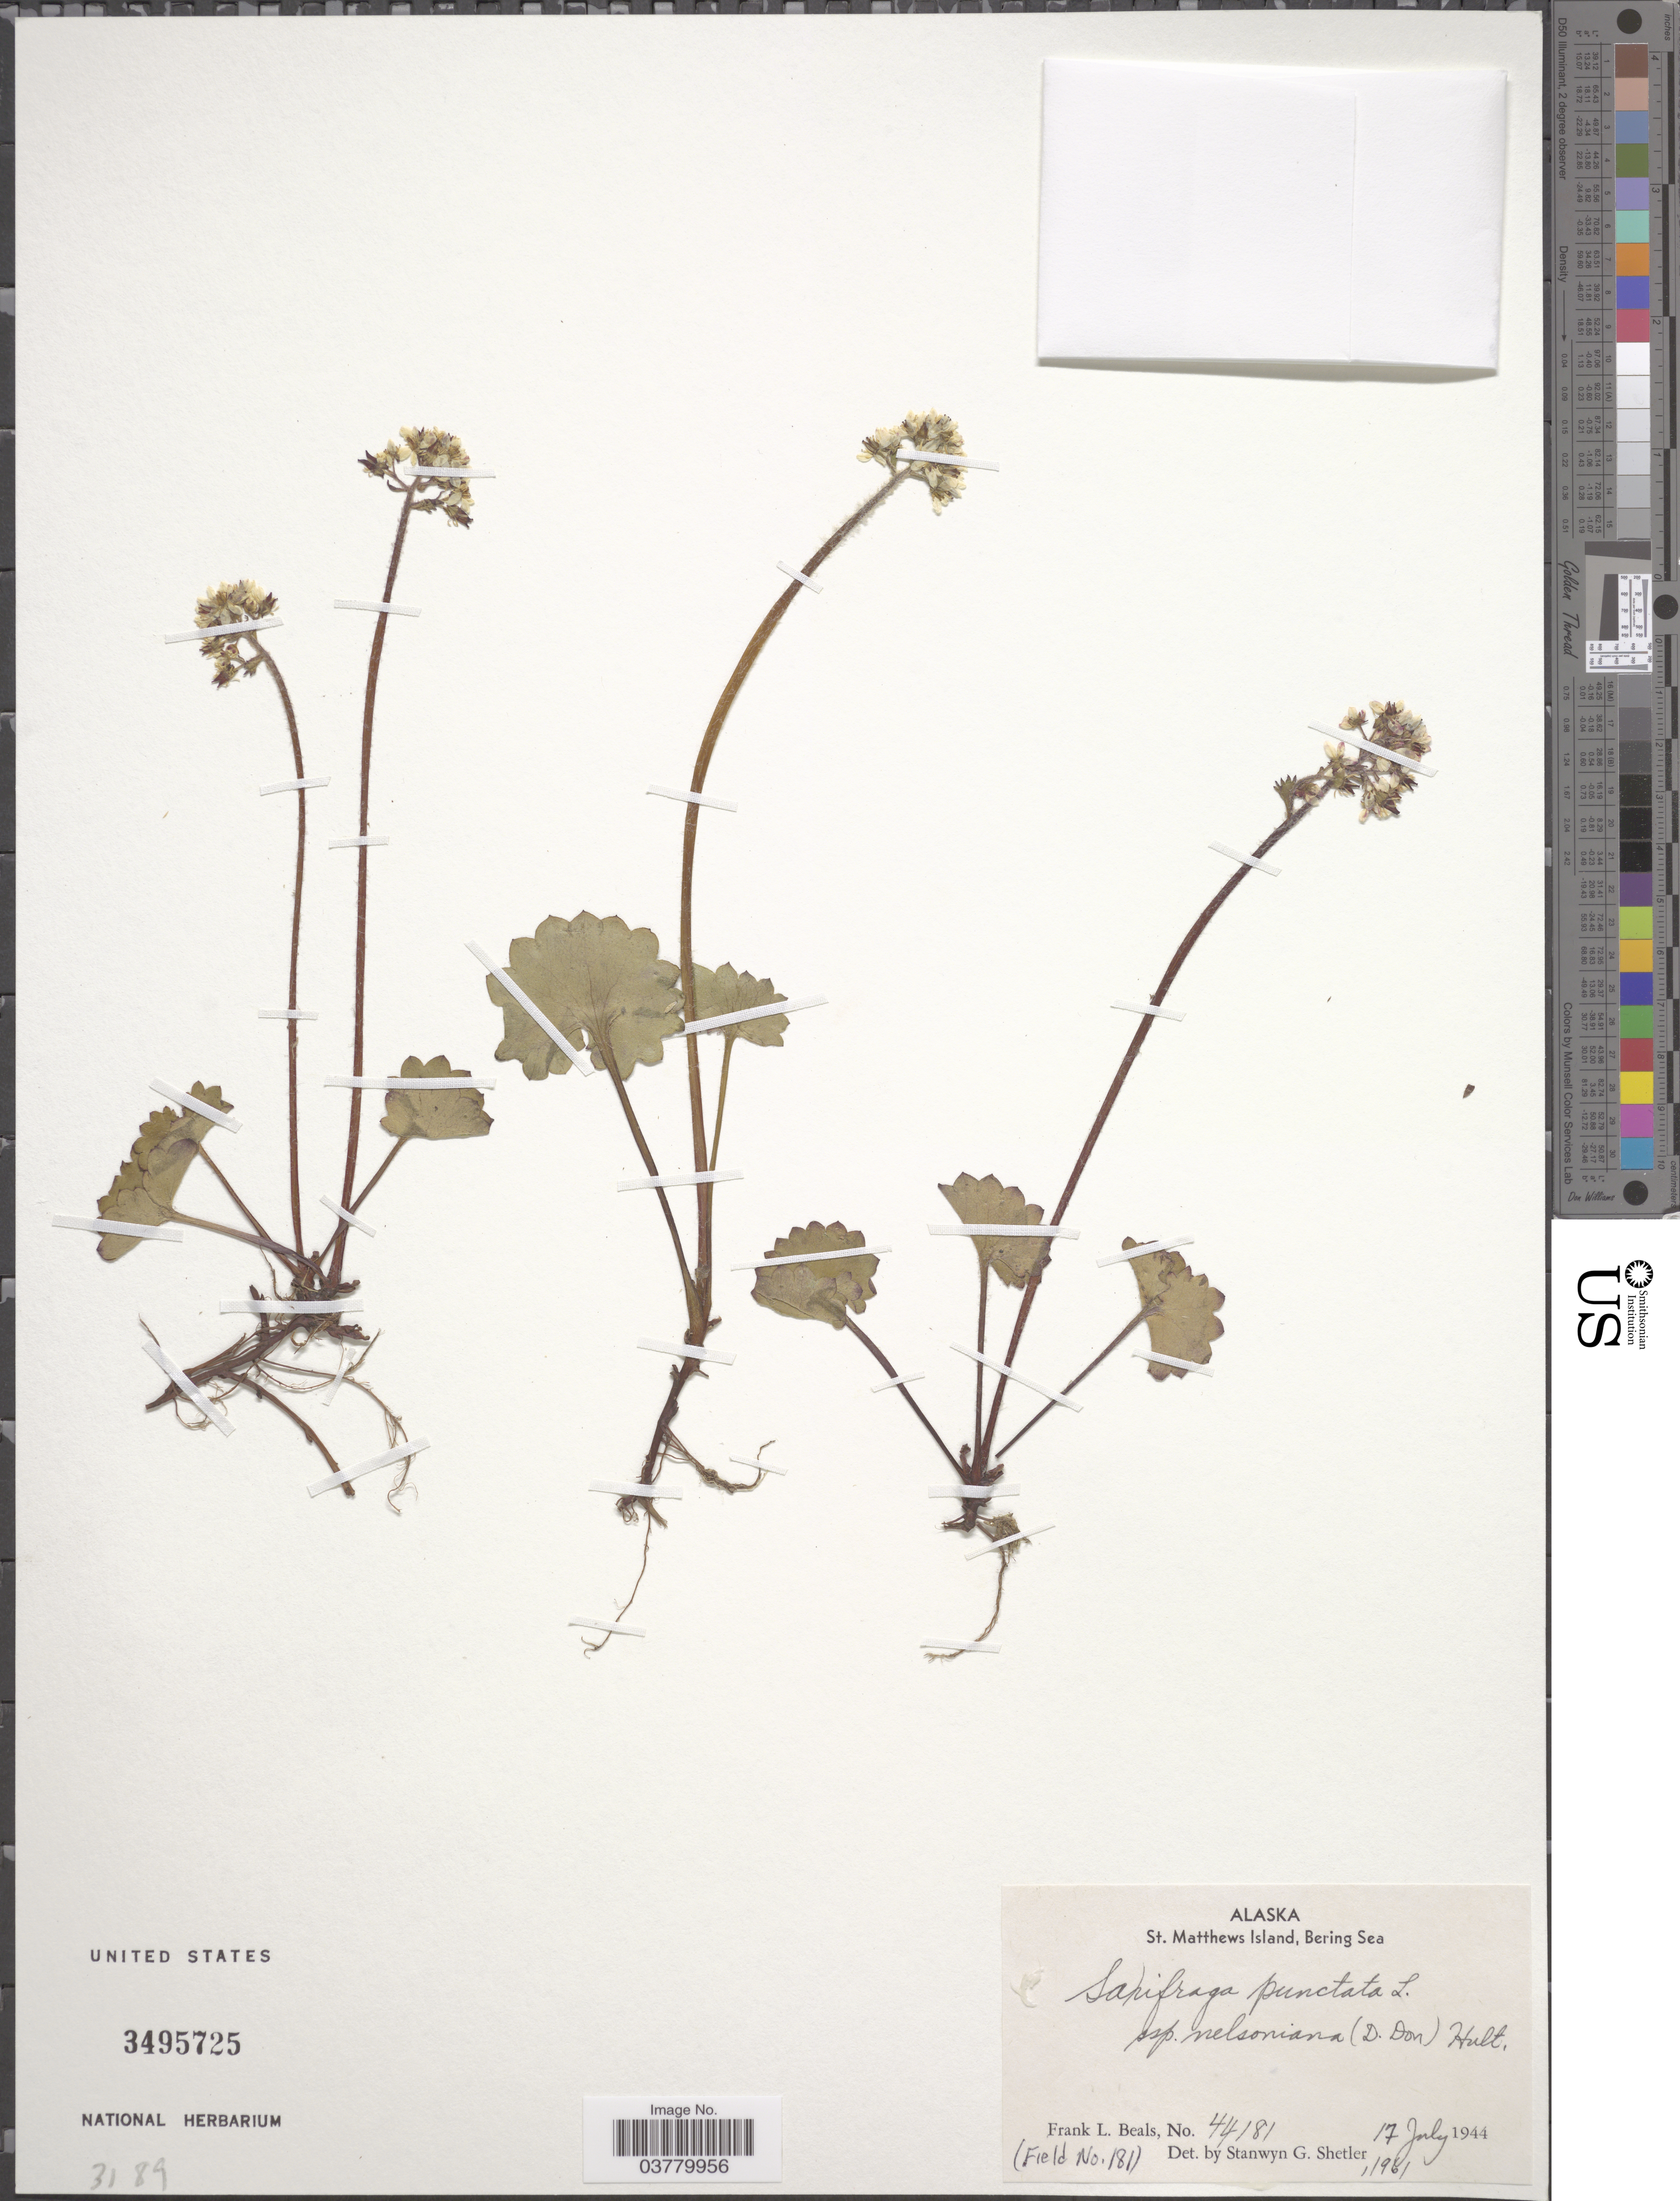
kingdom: Plantae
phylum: Tracheophyta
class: Magnoliopsida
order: Saxifragales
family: Saxifragaceae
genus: Micranthes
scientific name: Micranthes nelsoniana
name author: (D. Don) Small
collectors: F. Beals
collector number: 44181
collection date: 1944-07-17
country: United States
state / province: Alaska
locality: St. Matthews Island, Bering Sea.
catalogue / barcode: US 3495725